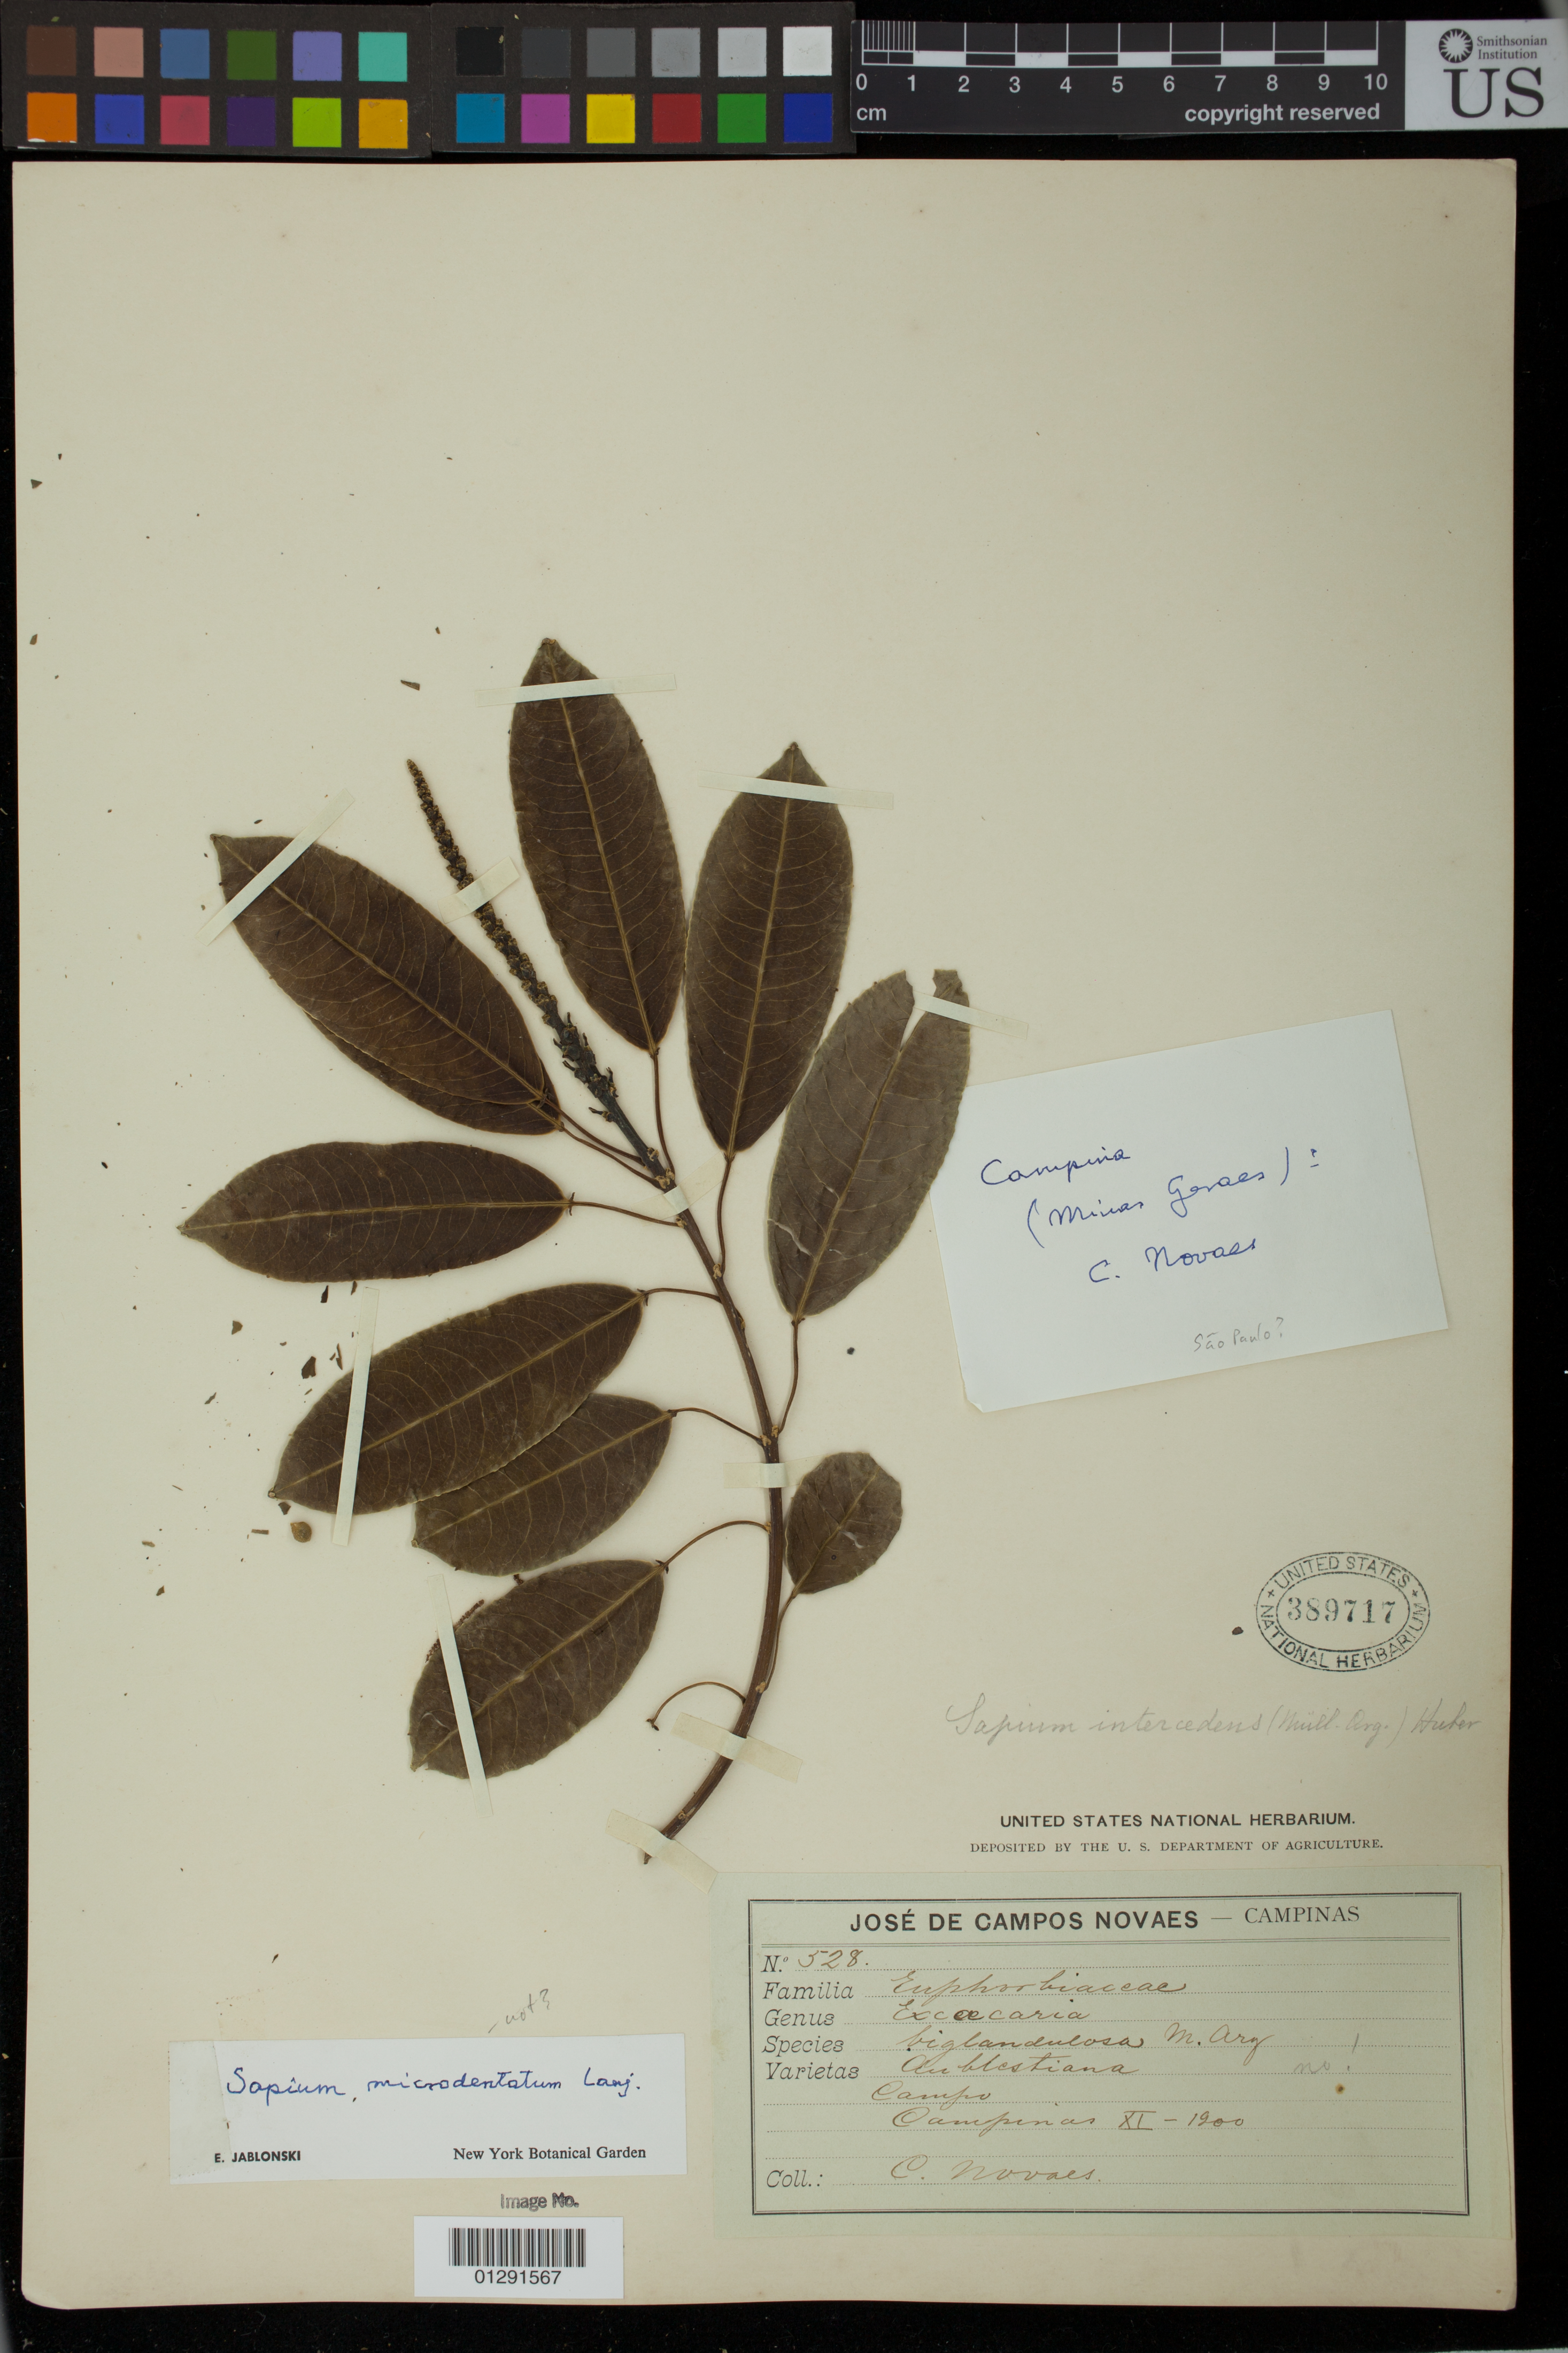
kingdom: Plantae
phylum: Tracheophyta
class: Magnoliopsida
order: Malpighiales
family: Euphorbiaceae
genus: Sapium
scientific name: Sapium paucinervium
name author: Hemsl.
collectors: C. Novaes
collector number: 528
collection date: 1900-11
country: Brazil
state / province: Minas Gerais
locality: Campinas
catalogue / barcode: US 389717